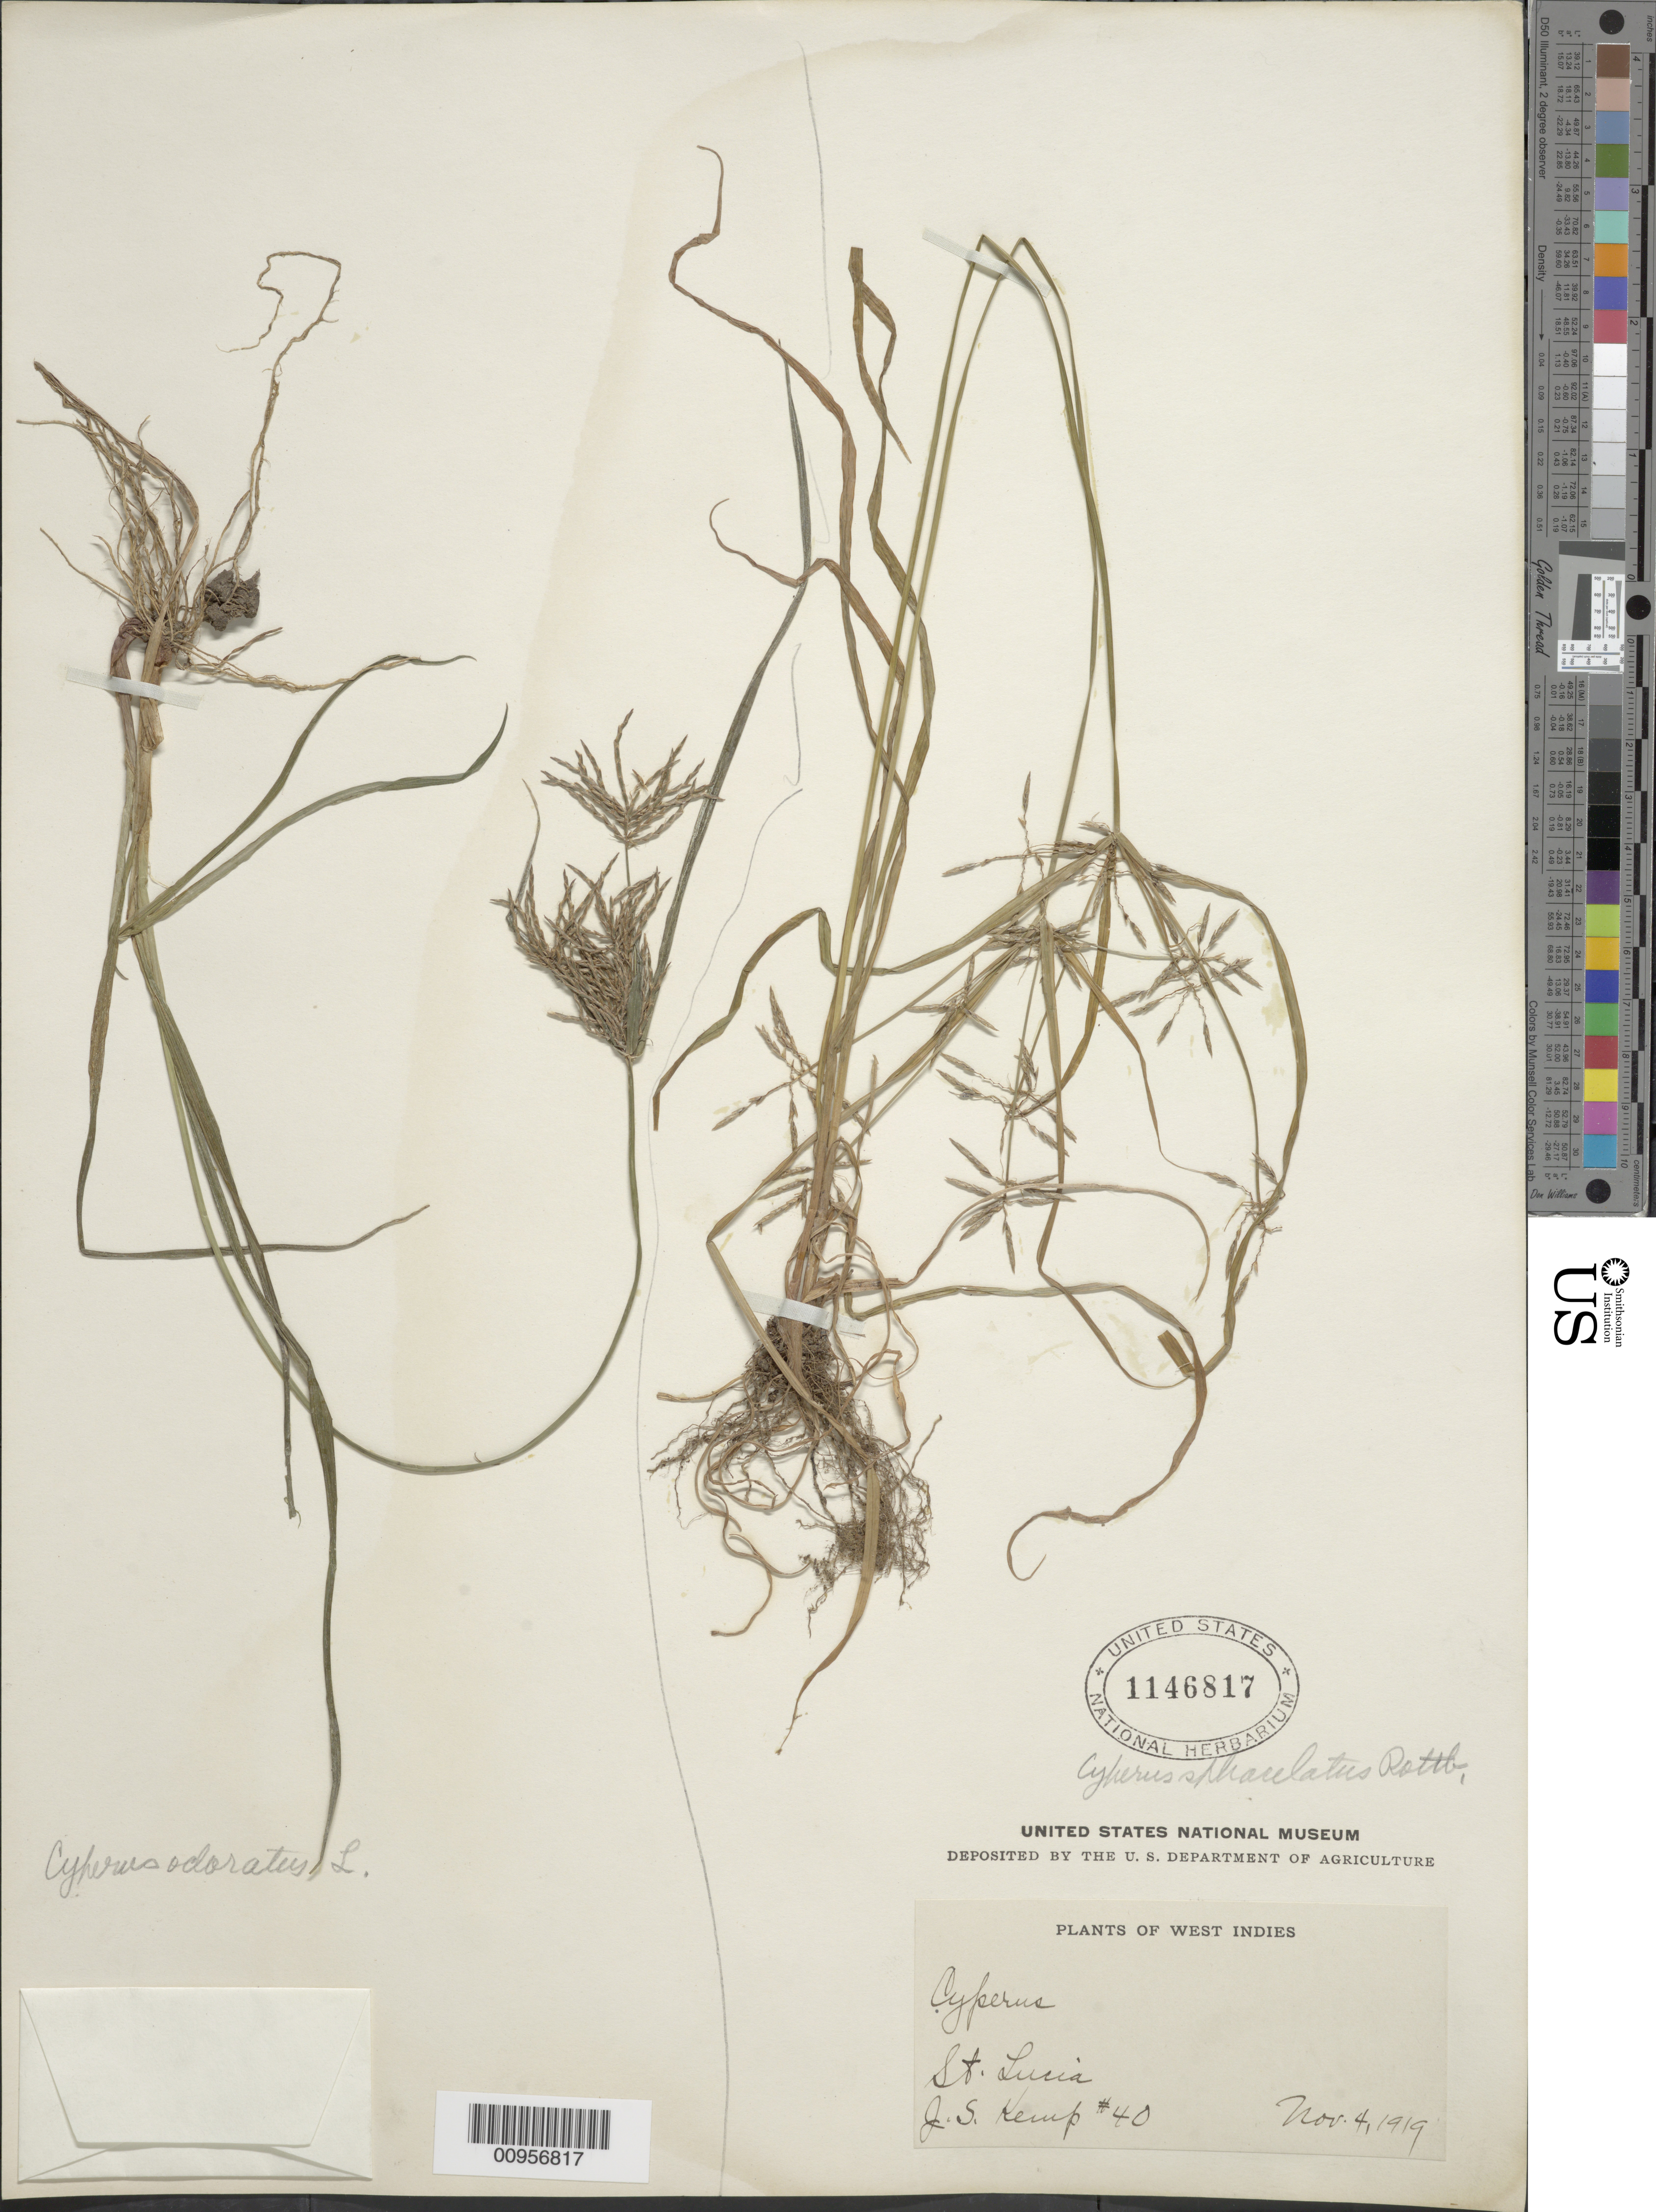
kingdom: Plantae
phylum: Tracheophyta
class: Liliopsida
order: Poales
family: Cyperaceae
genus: Cyperus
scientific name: Cyperus sphacelatus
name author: Rottb.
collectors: J. Kemp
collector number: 40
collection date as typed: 04 Nov 1919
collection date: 1919-11-04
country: St. Lucia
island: St. Lucia I.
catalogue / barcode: US 1146817